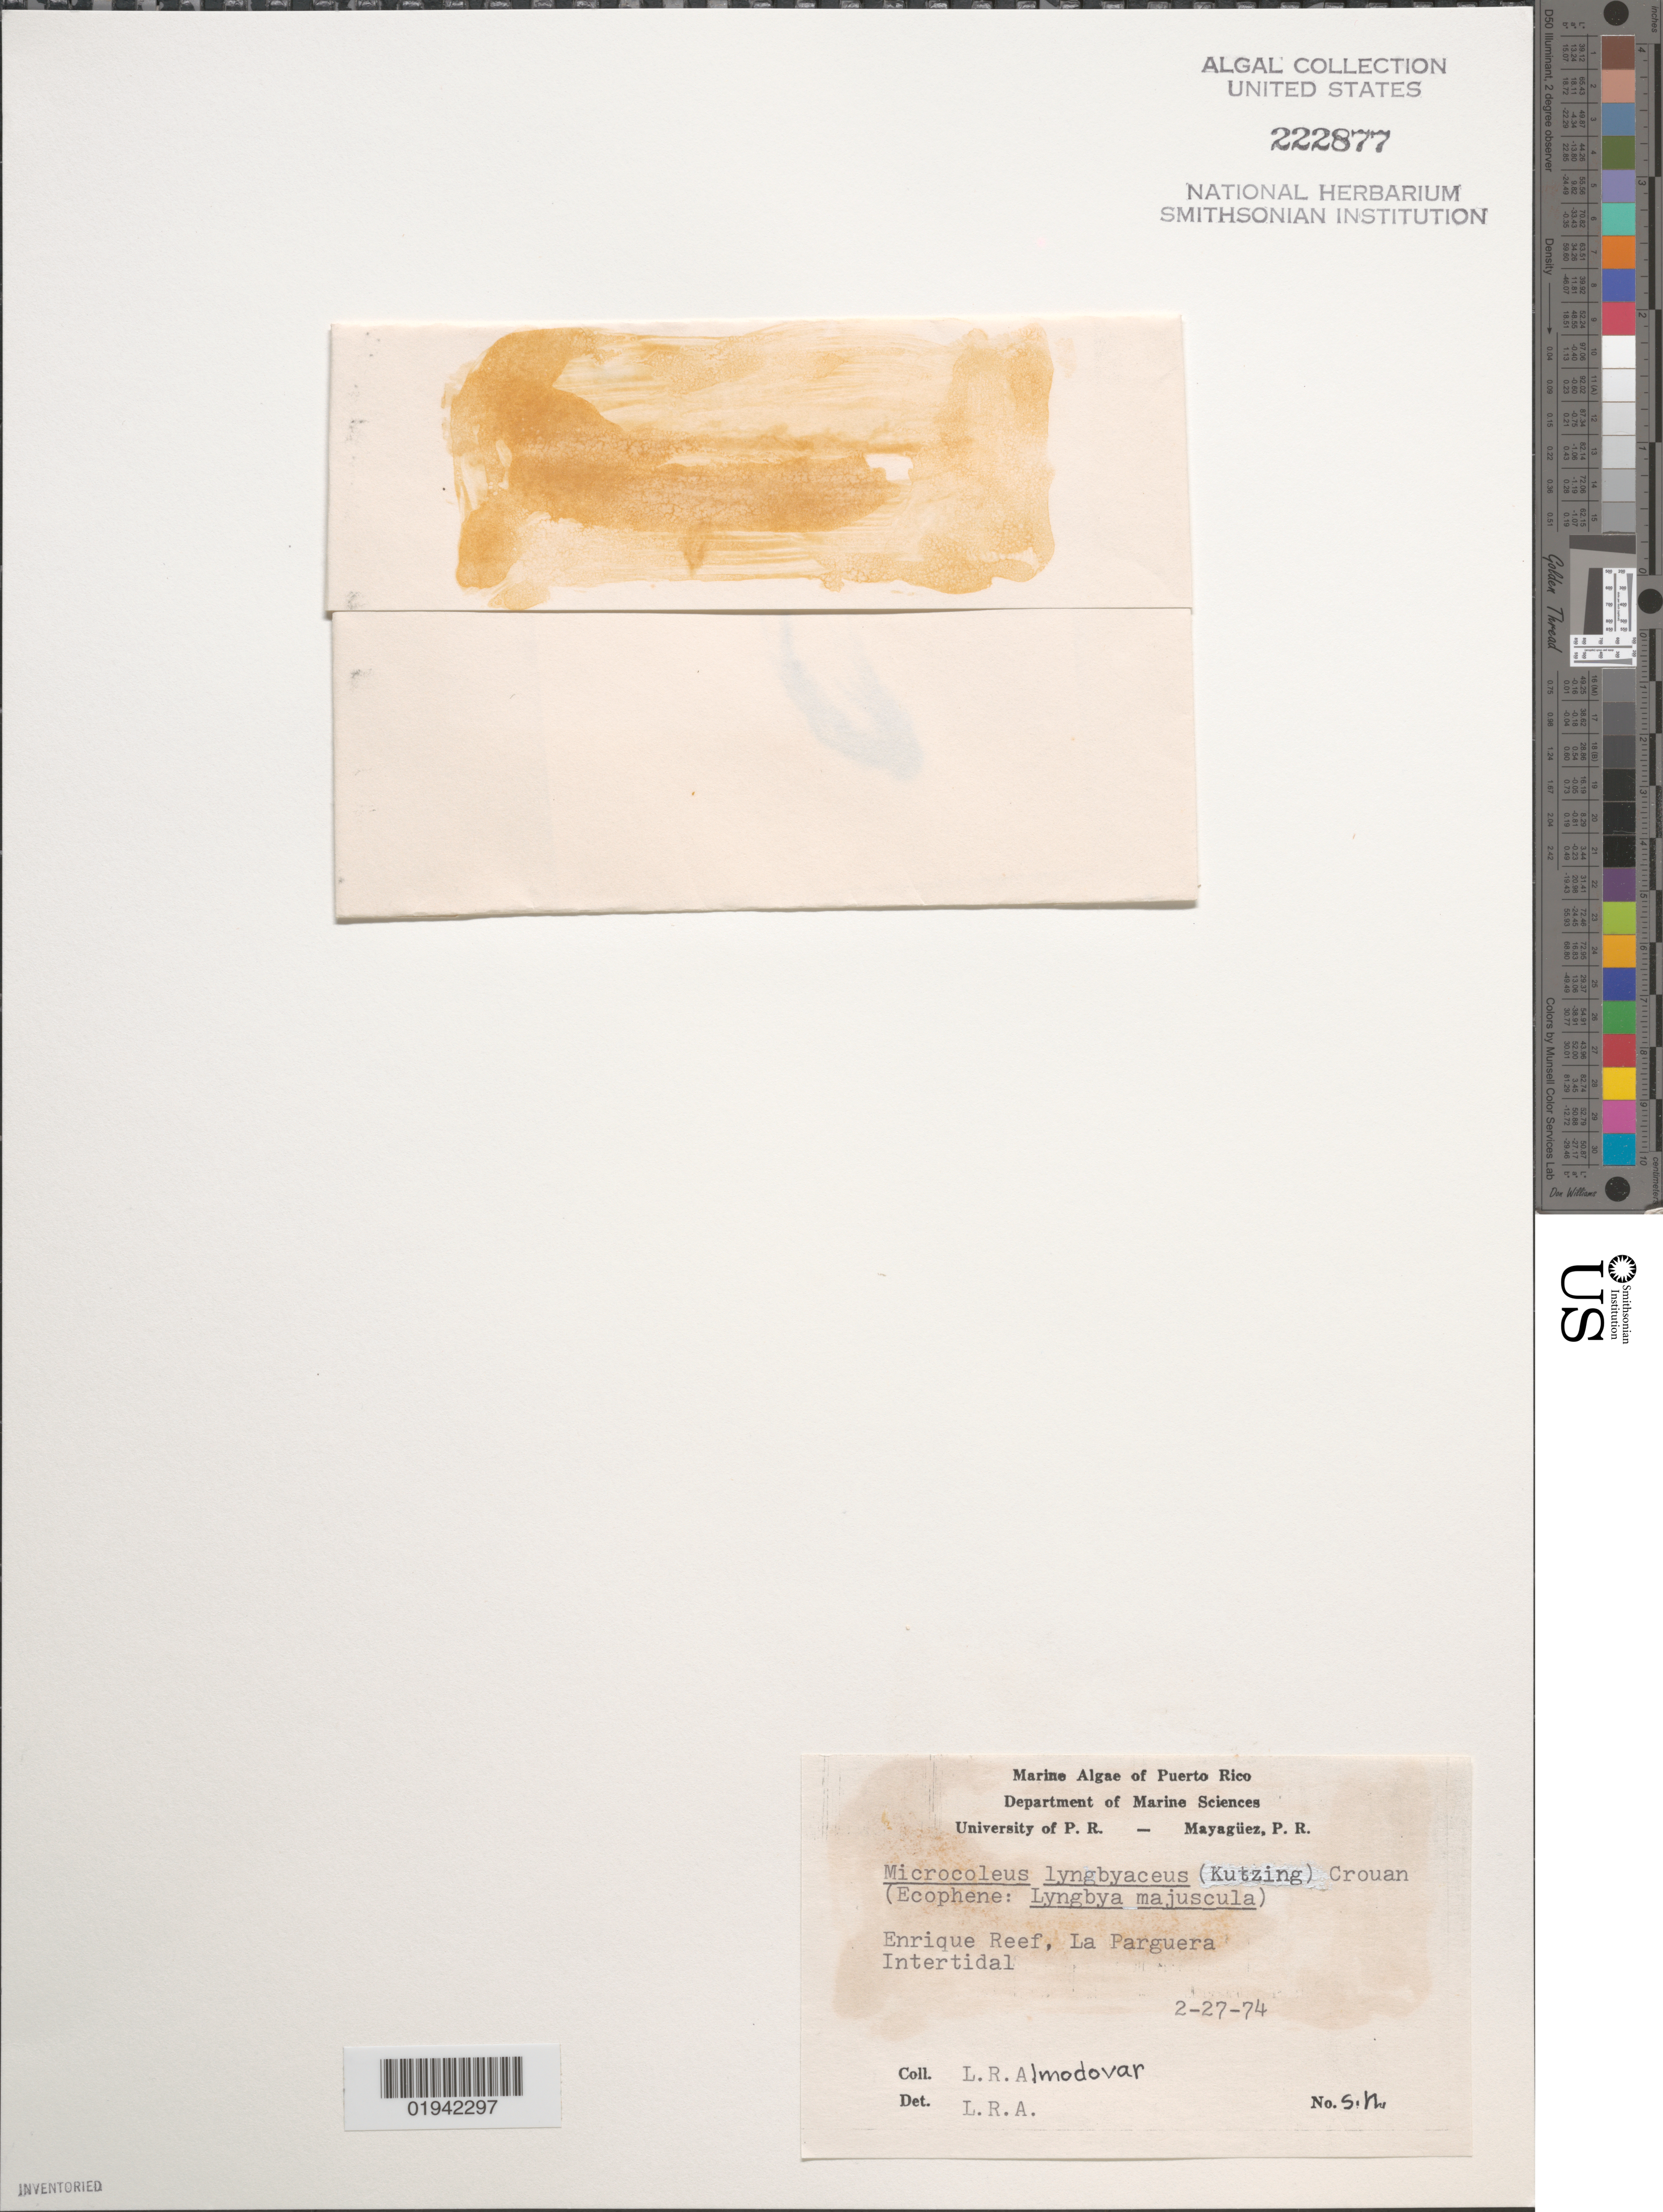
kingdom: Bacteria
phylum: Cyanobacteria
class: Cyanobacteriia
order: Cyanobacteriales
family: Microcoleaceae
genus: Microcoleus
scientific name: Microcoleus lyngbyaceus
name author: Kütz. ex Forti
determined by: Almodovar, L. R.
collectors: L. Almodovar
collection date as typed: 27 Feb 1974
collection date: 1974-02-27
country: Puerto Rico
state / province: Lajas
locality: Enrique Reef, La Parguera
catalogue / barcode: US 222877